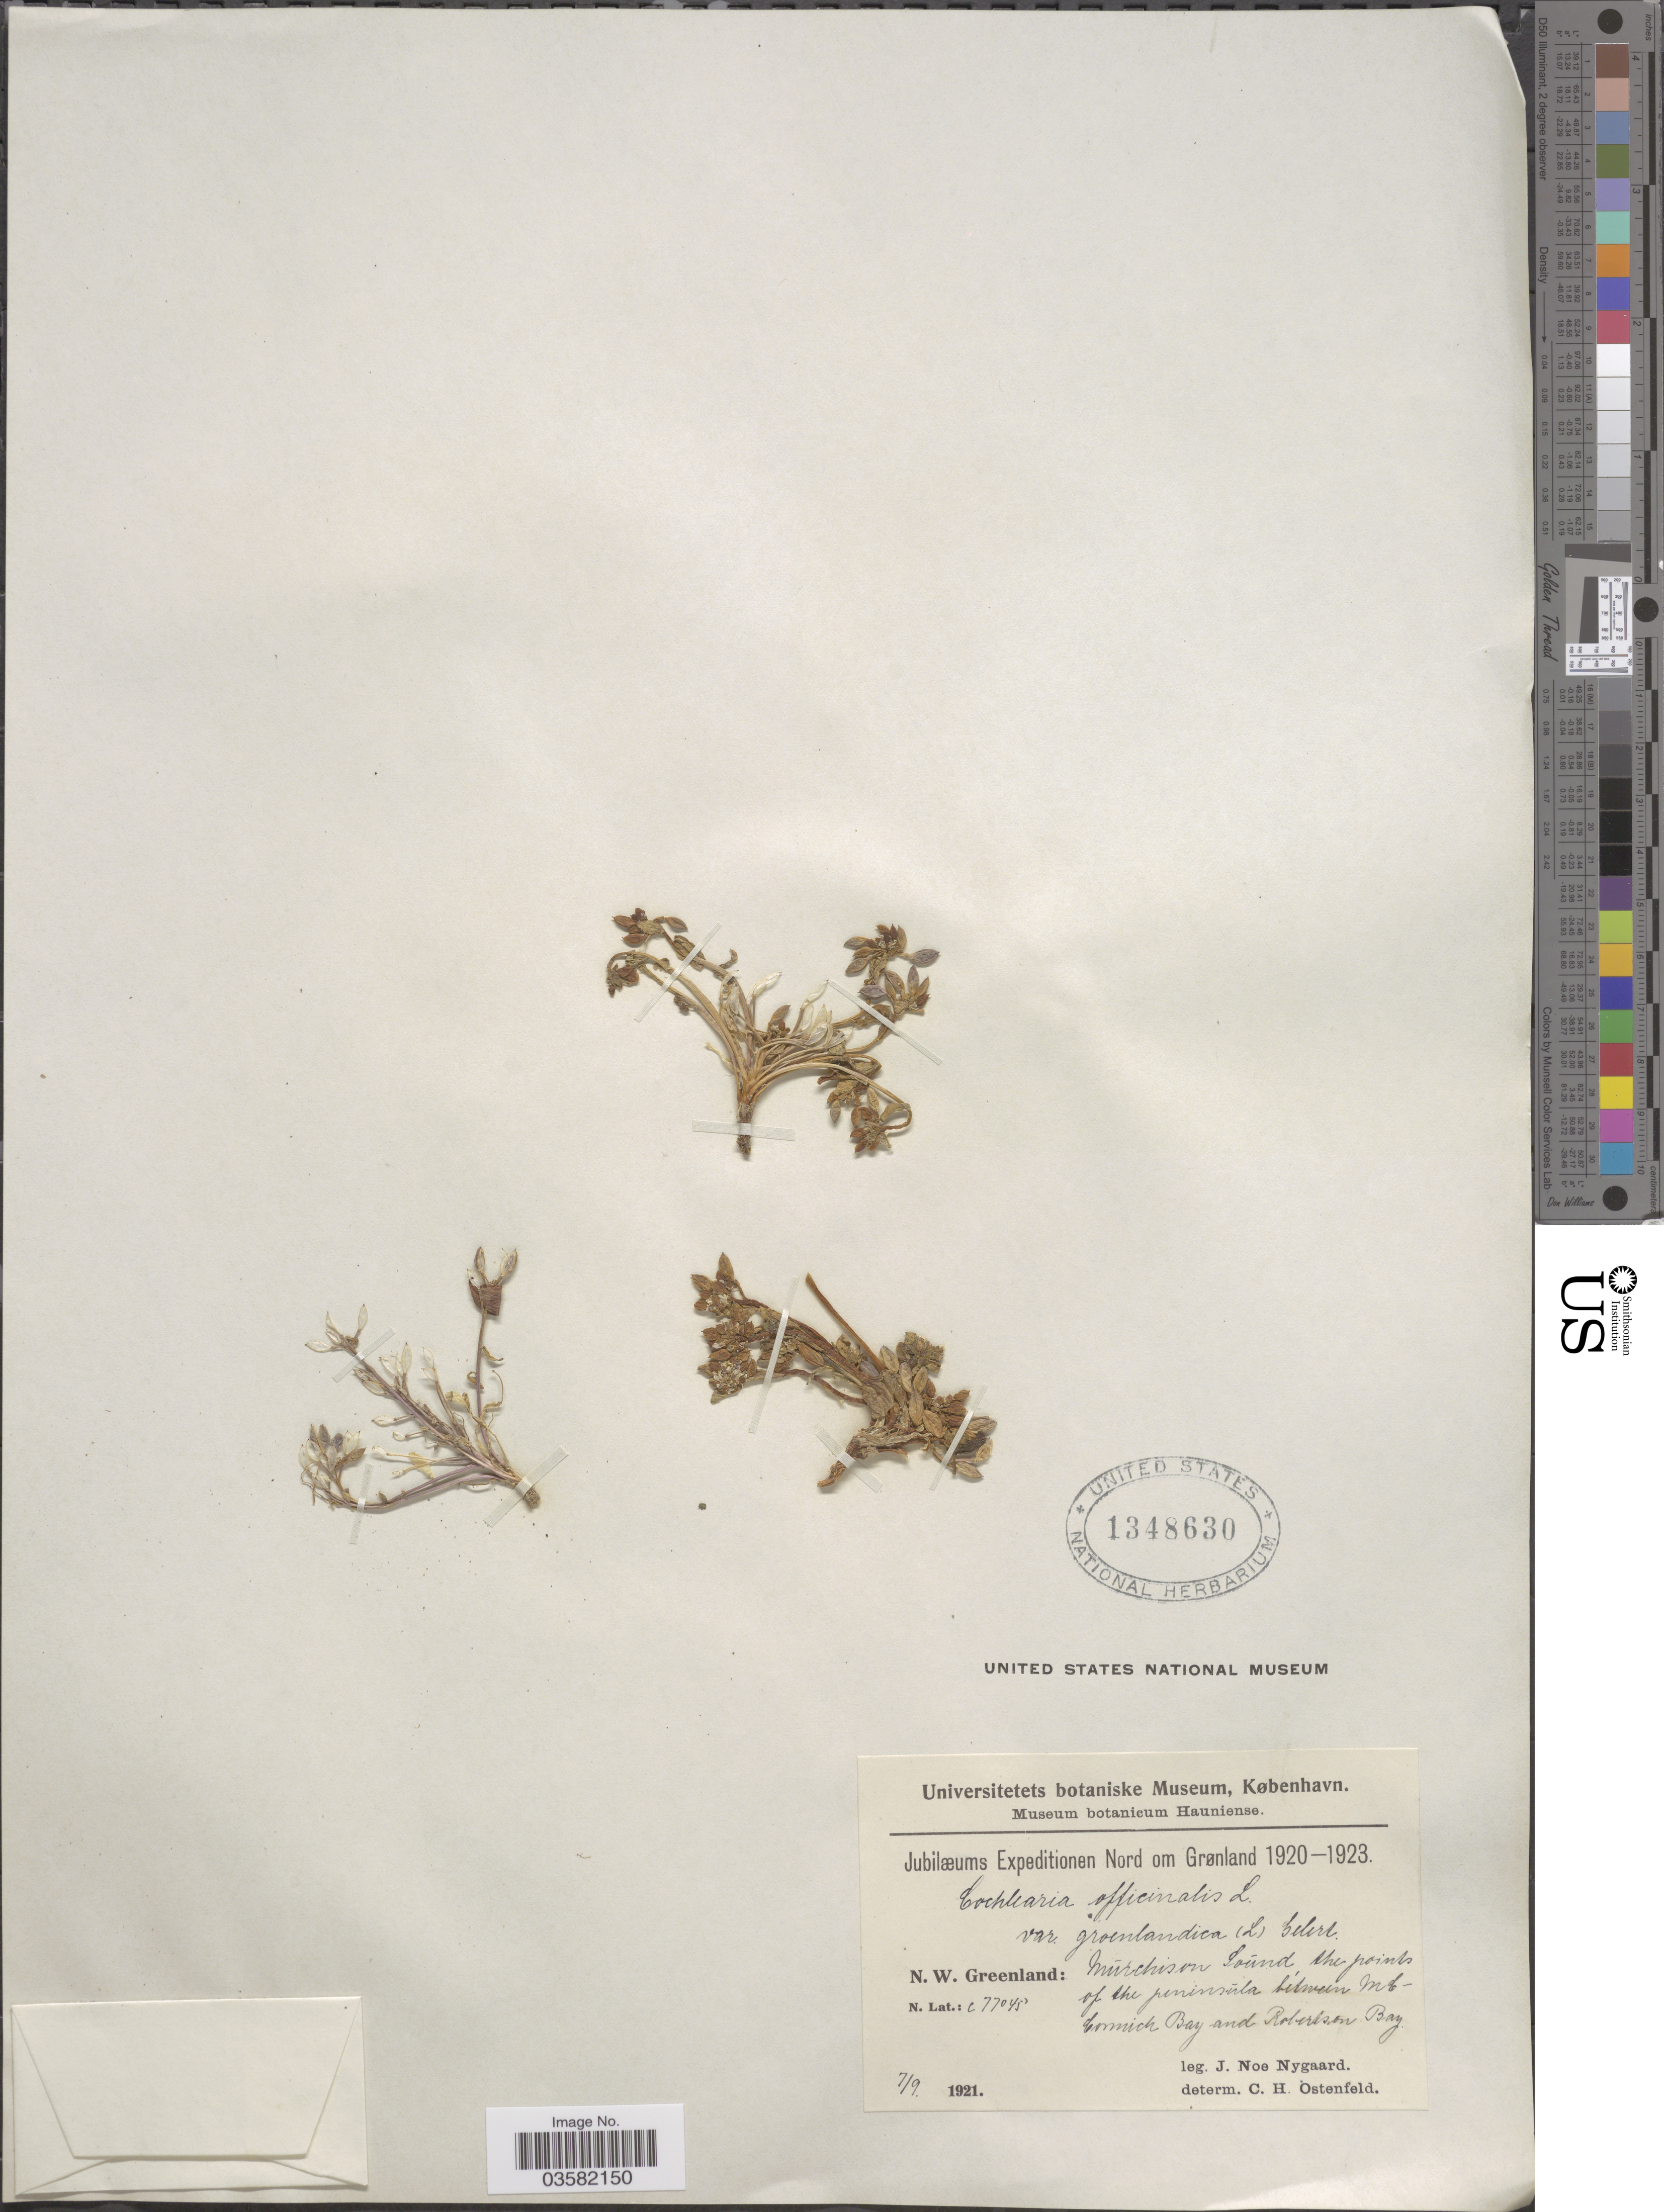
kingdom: Plantae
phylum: Tracheophyta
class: Magnoliopsida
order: Brassicales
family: Brassicaceae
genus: Cochlearia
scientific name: Cochlearia groenlandica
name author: L.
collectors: J. Nygaard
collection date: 1921-09-07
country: Greenland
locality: Nord om Grønland. N. W. Greenland: Múrchison Soúnd, the points of the peninsula between Mac Cormick Bay and Robertson Bay.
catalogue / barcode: US 1348630